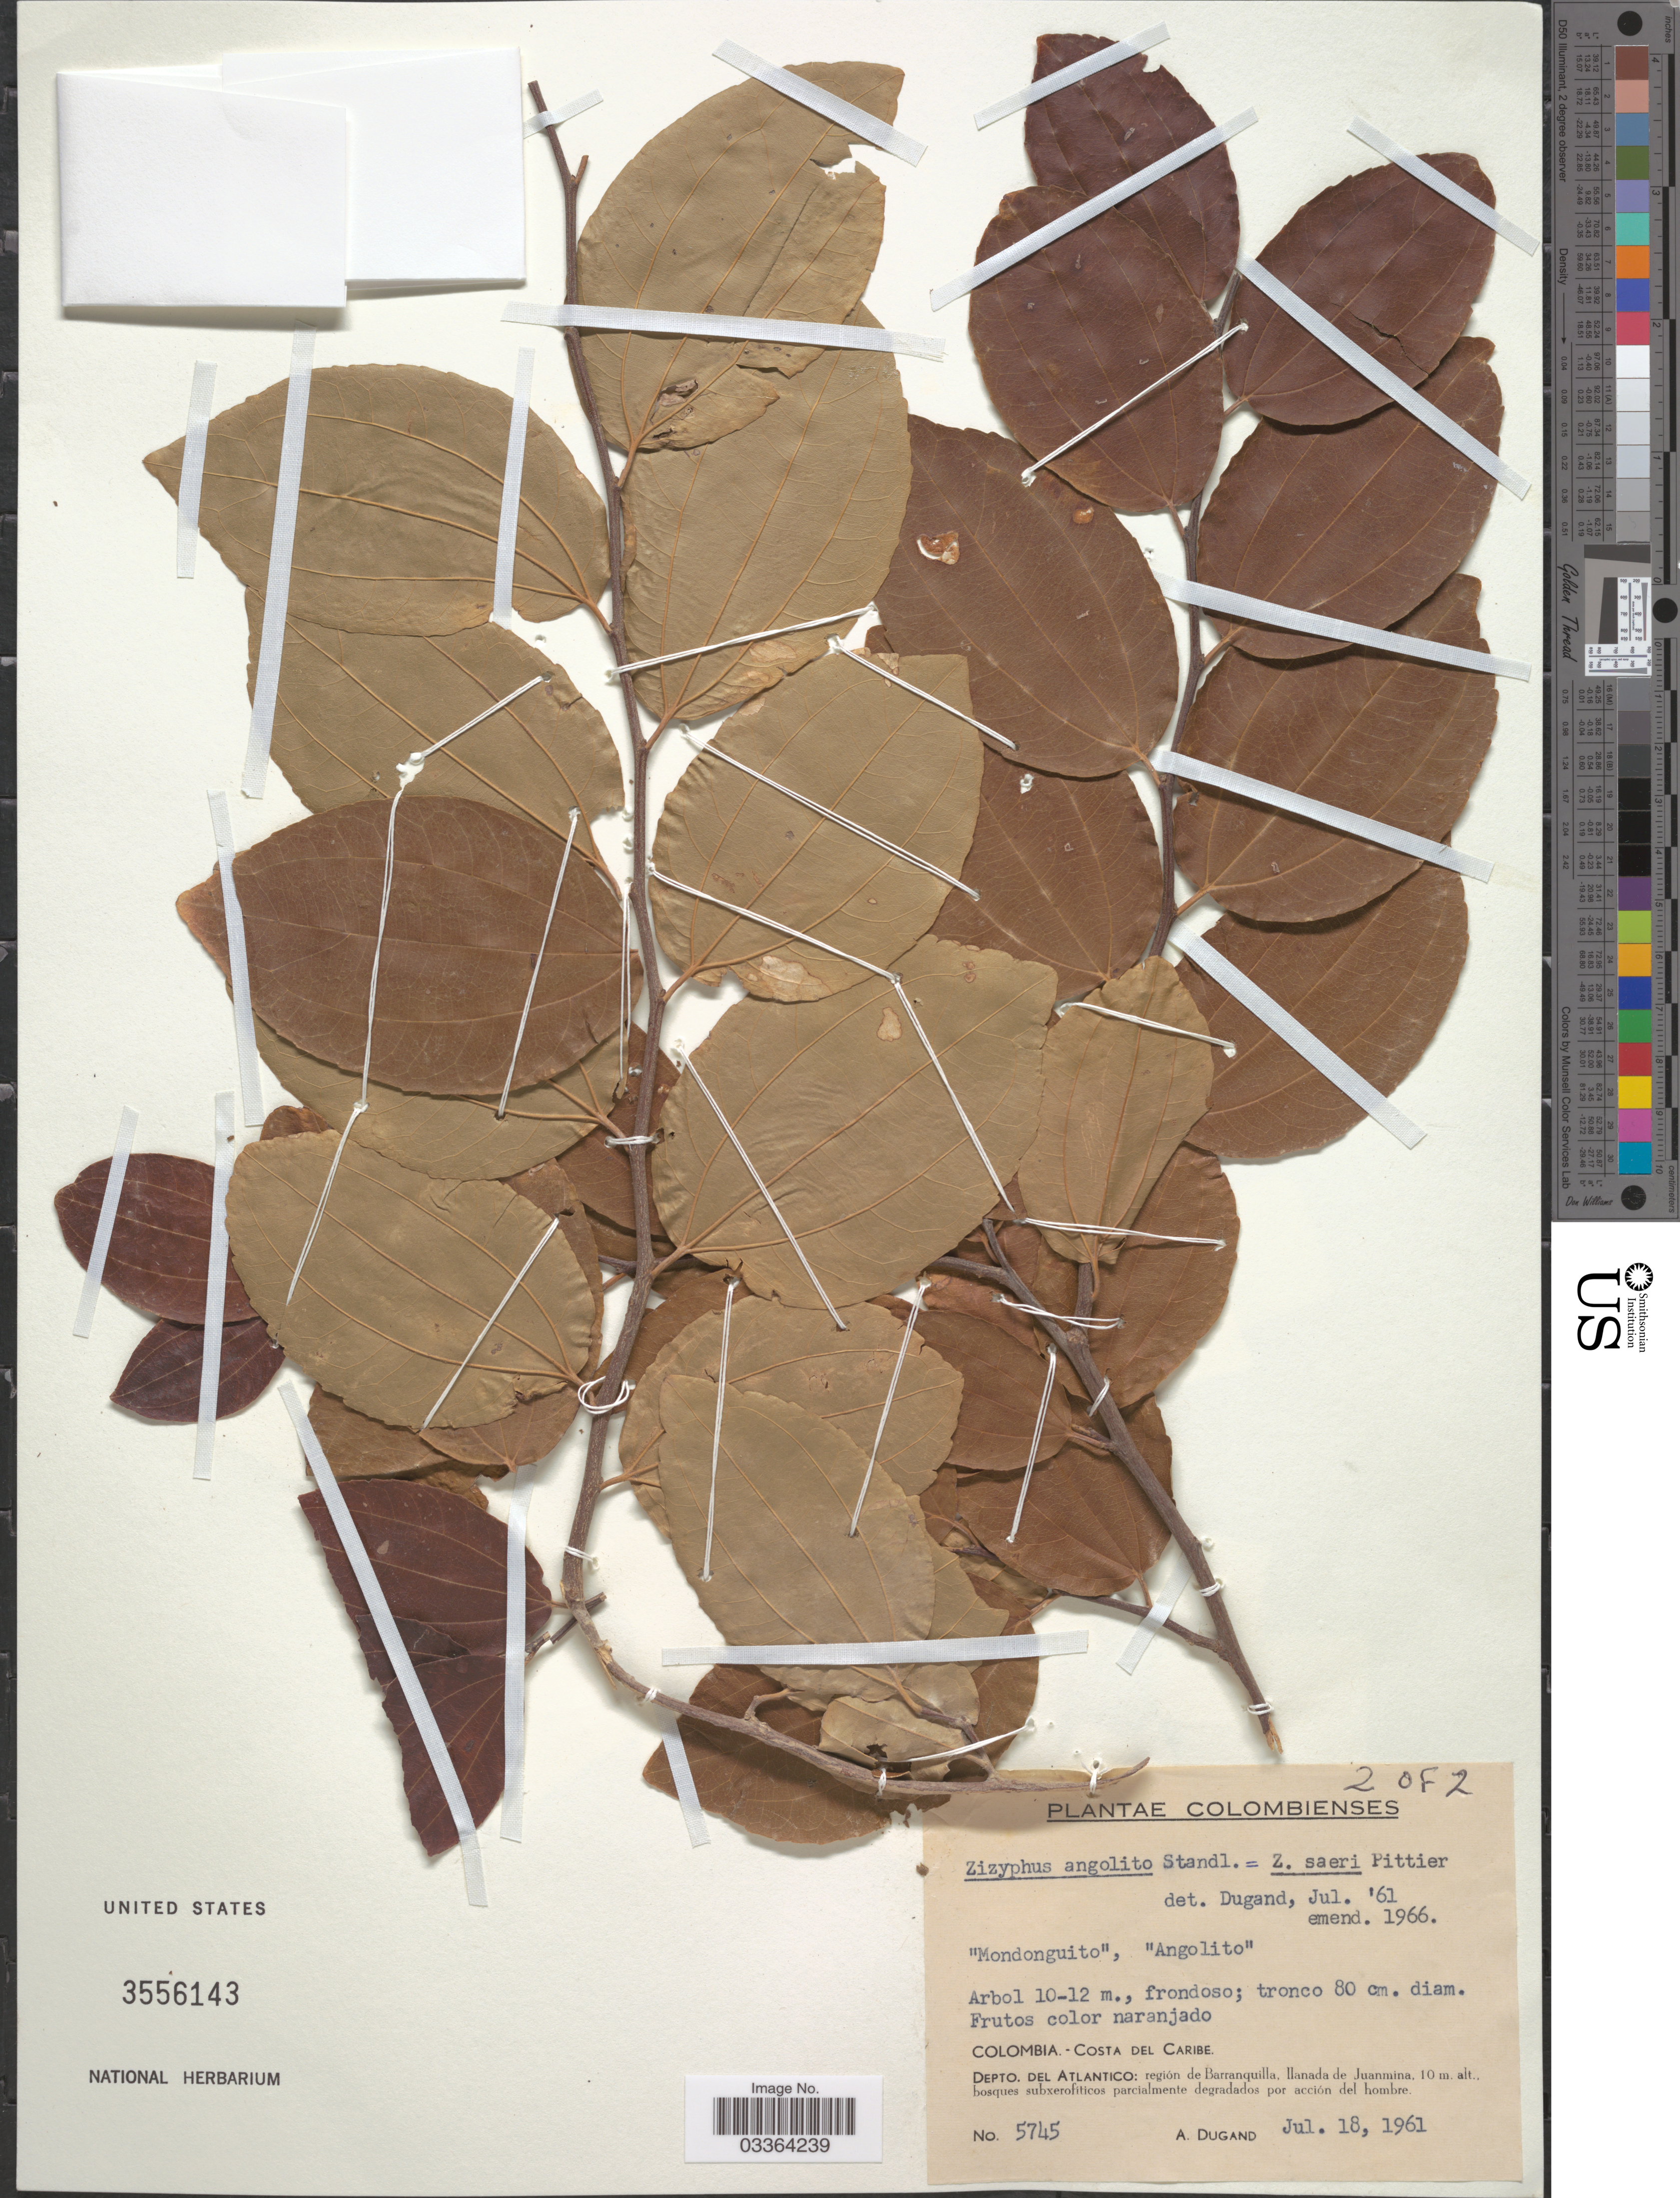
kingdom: Plantae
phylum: Tracheophyta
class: Magnoliopsida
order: Rosales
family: Rhamnaceae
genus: Sarcomphalus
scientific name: Sarcomphalus saeri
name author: (Pittier) Hauenschild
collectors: A. Dugand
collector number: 5745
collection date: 1961-07-18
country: Colombia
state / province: Atlántico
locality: Costa del Caribe, Depto. del Atlantico: región de Barranquilla, llanada de Juanmina.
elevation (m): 10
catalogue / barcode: US 3556143